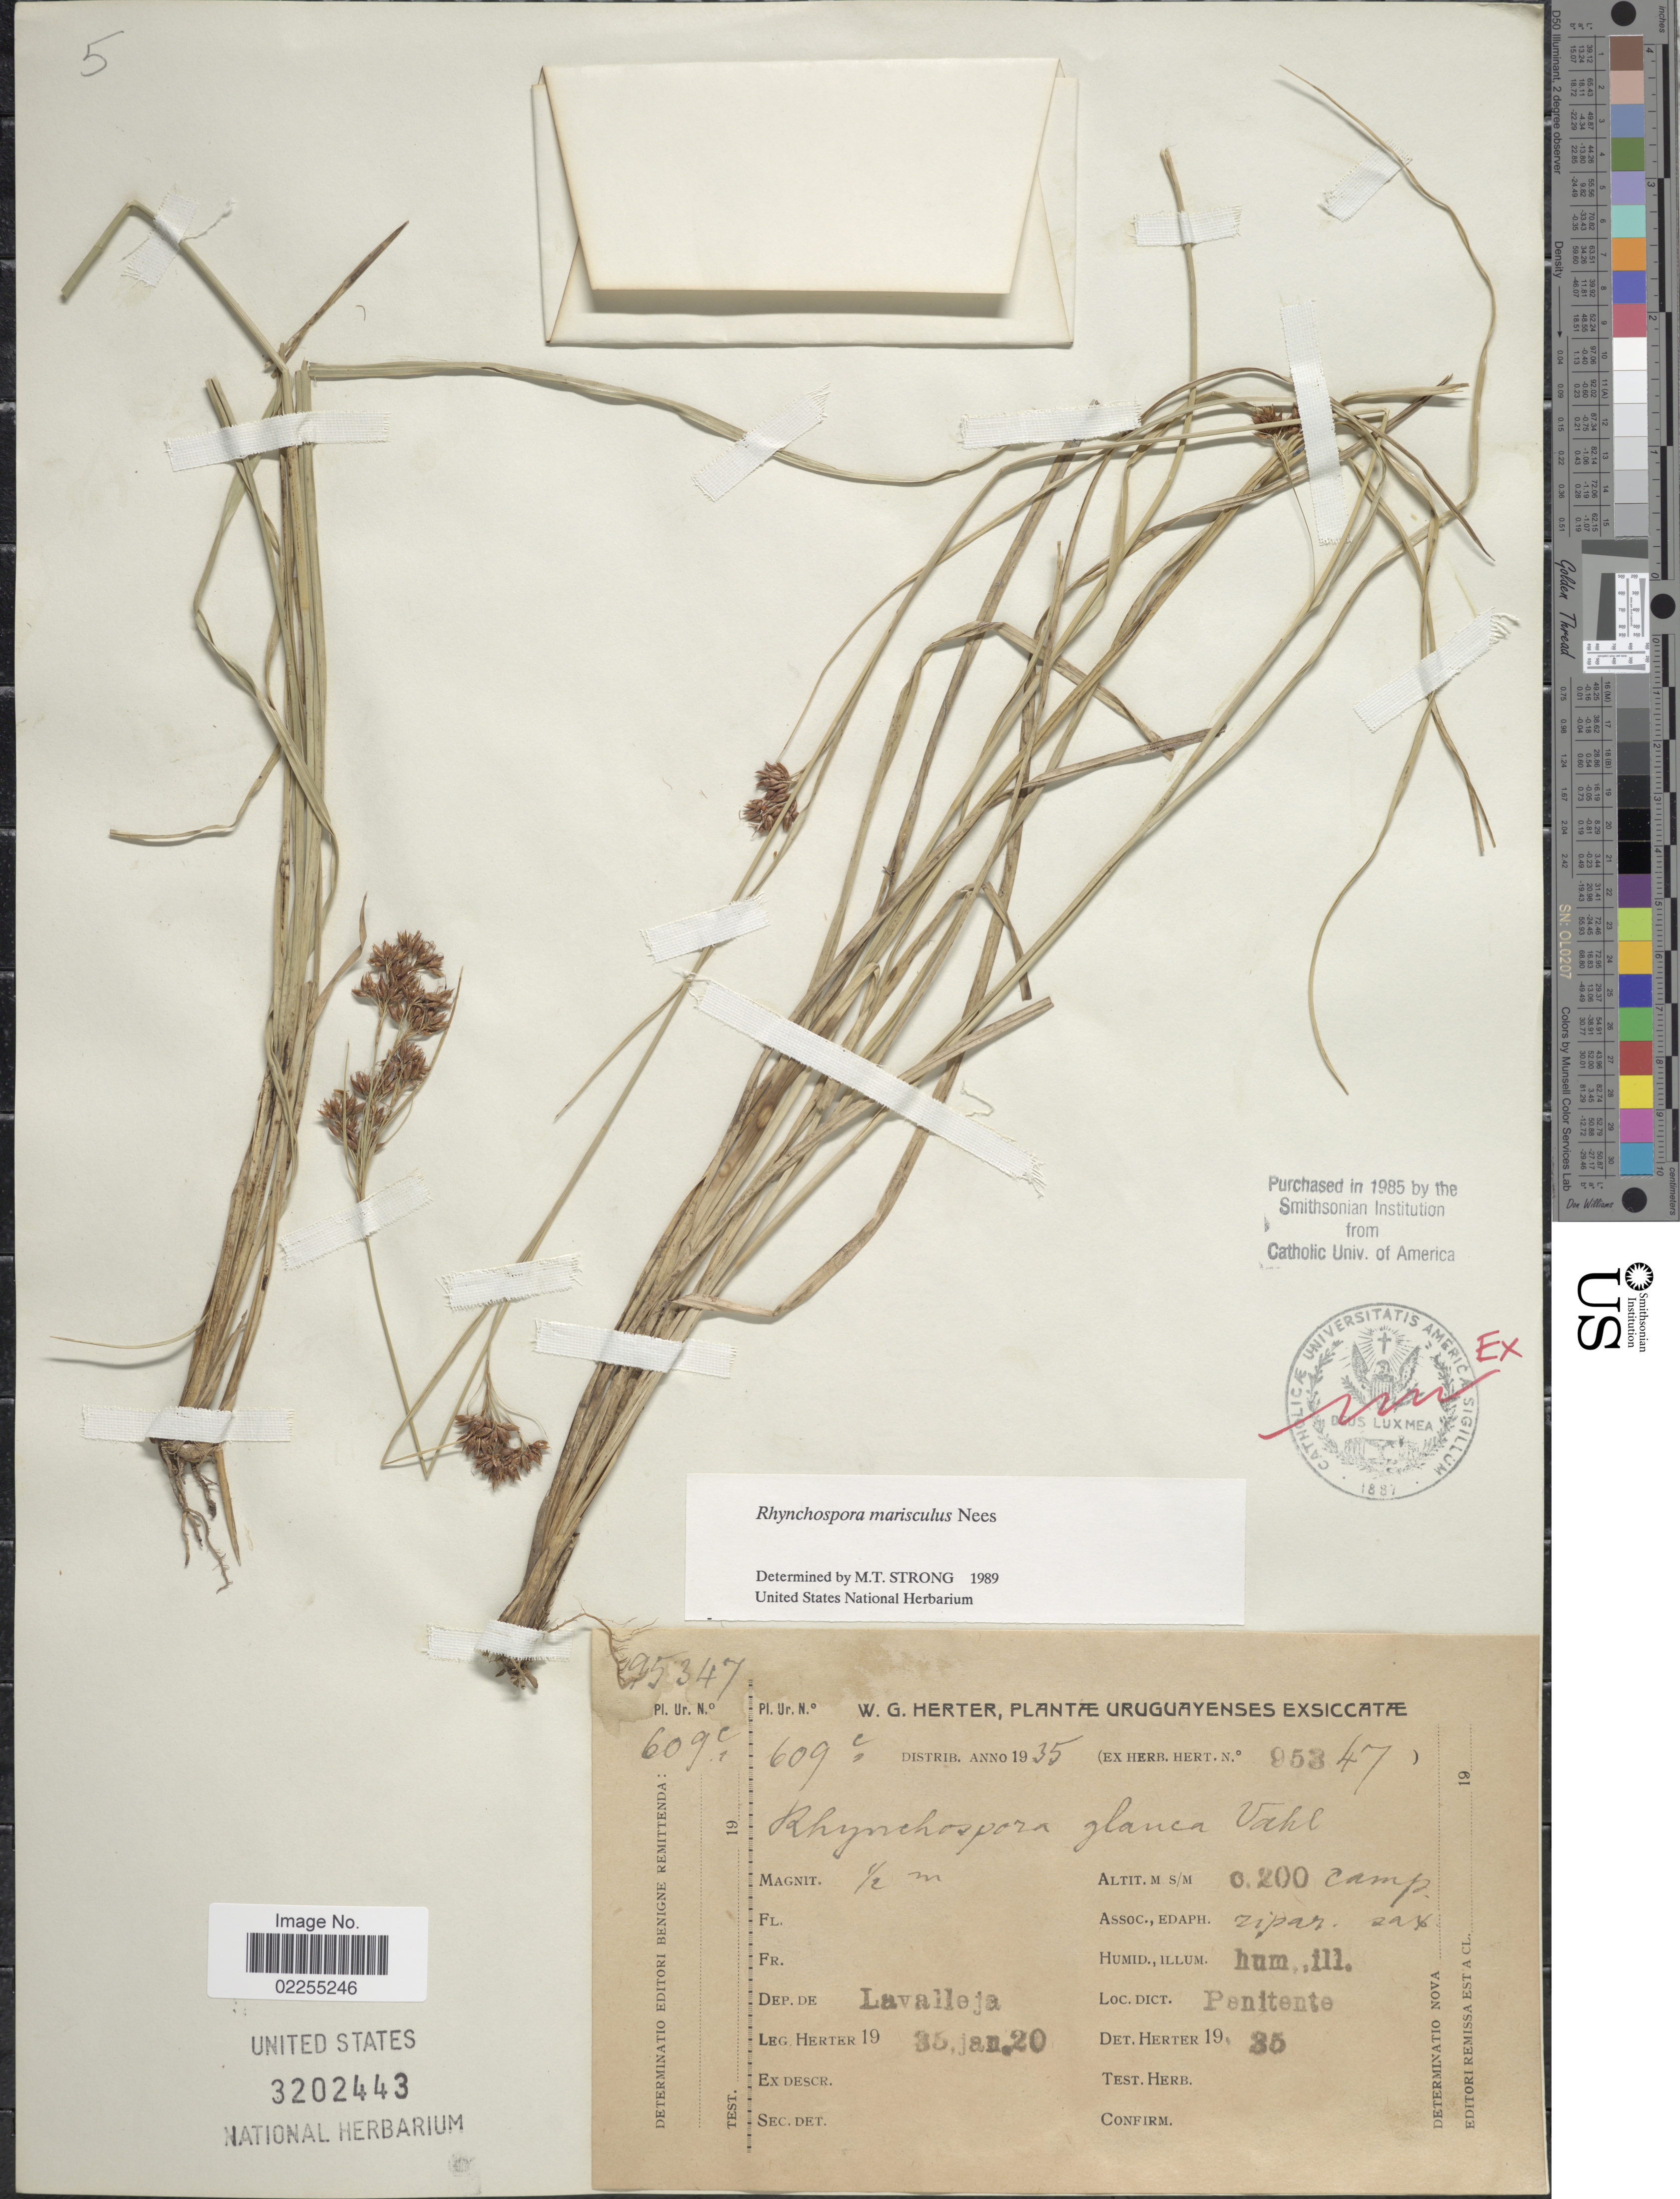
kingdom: Plantae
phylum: Tracheophyta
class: Liliopsida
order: Poales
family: Cyperaceae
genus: Rhynchospora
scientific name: Rhynchospora marisculus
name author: Lindl. & Nees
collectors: W. G. Herter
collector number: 609c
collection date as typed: Transcribed d/m/y: 20/1/35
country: Uruguay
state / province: Lavalleja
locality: Penitente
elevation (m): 200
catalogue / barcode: US 3202443